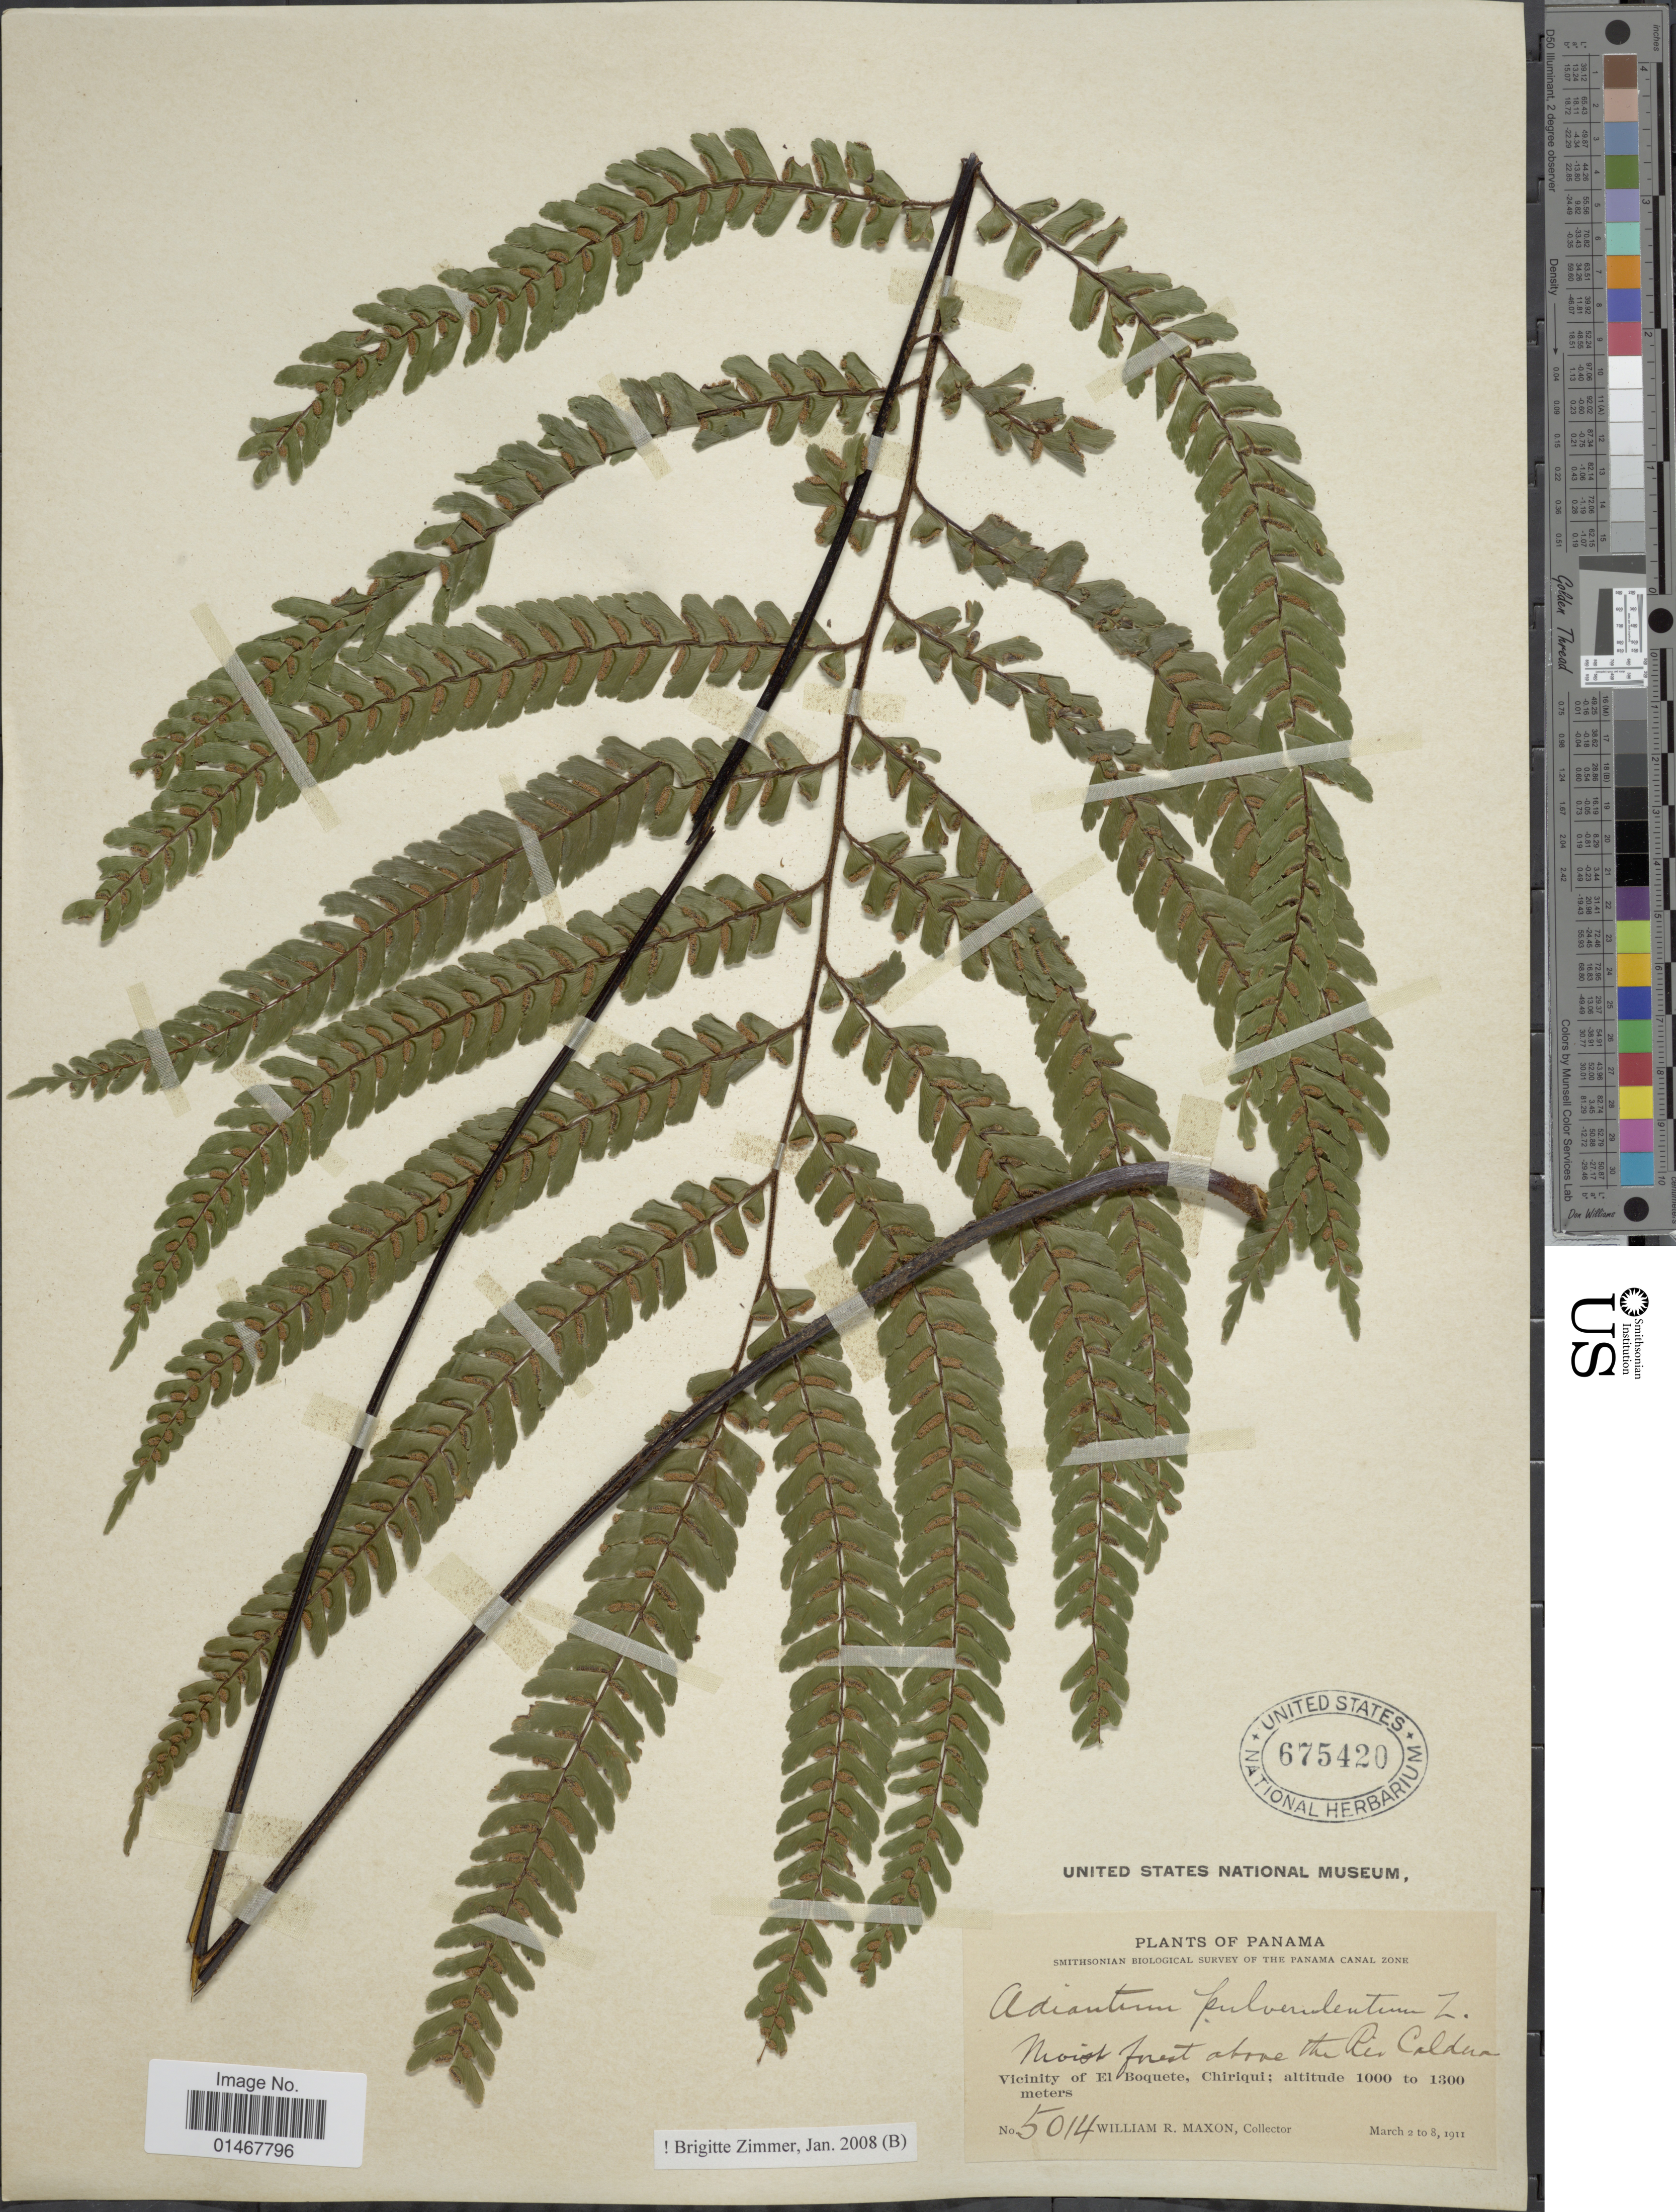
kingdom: Plantae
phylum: Tracheophyta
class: Polypodiopsida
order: Polypodiales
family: Pteridaceae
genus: Adiantum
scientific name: Adiantum pulverulentum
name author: L.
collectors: W. R. Maxon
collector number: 5014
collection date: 1911-03-02/1911-03-08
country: Panama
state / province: Chiriqui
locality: Vicinity of El Boquete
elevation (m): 1000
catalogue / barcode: US 675420